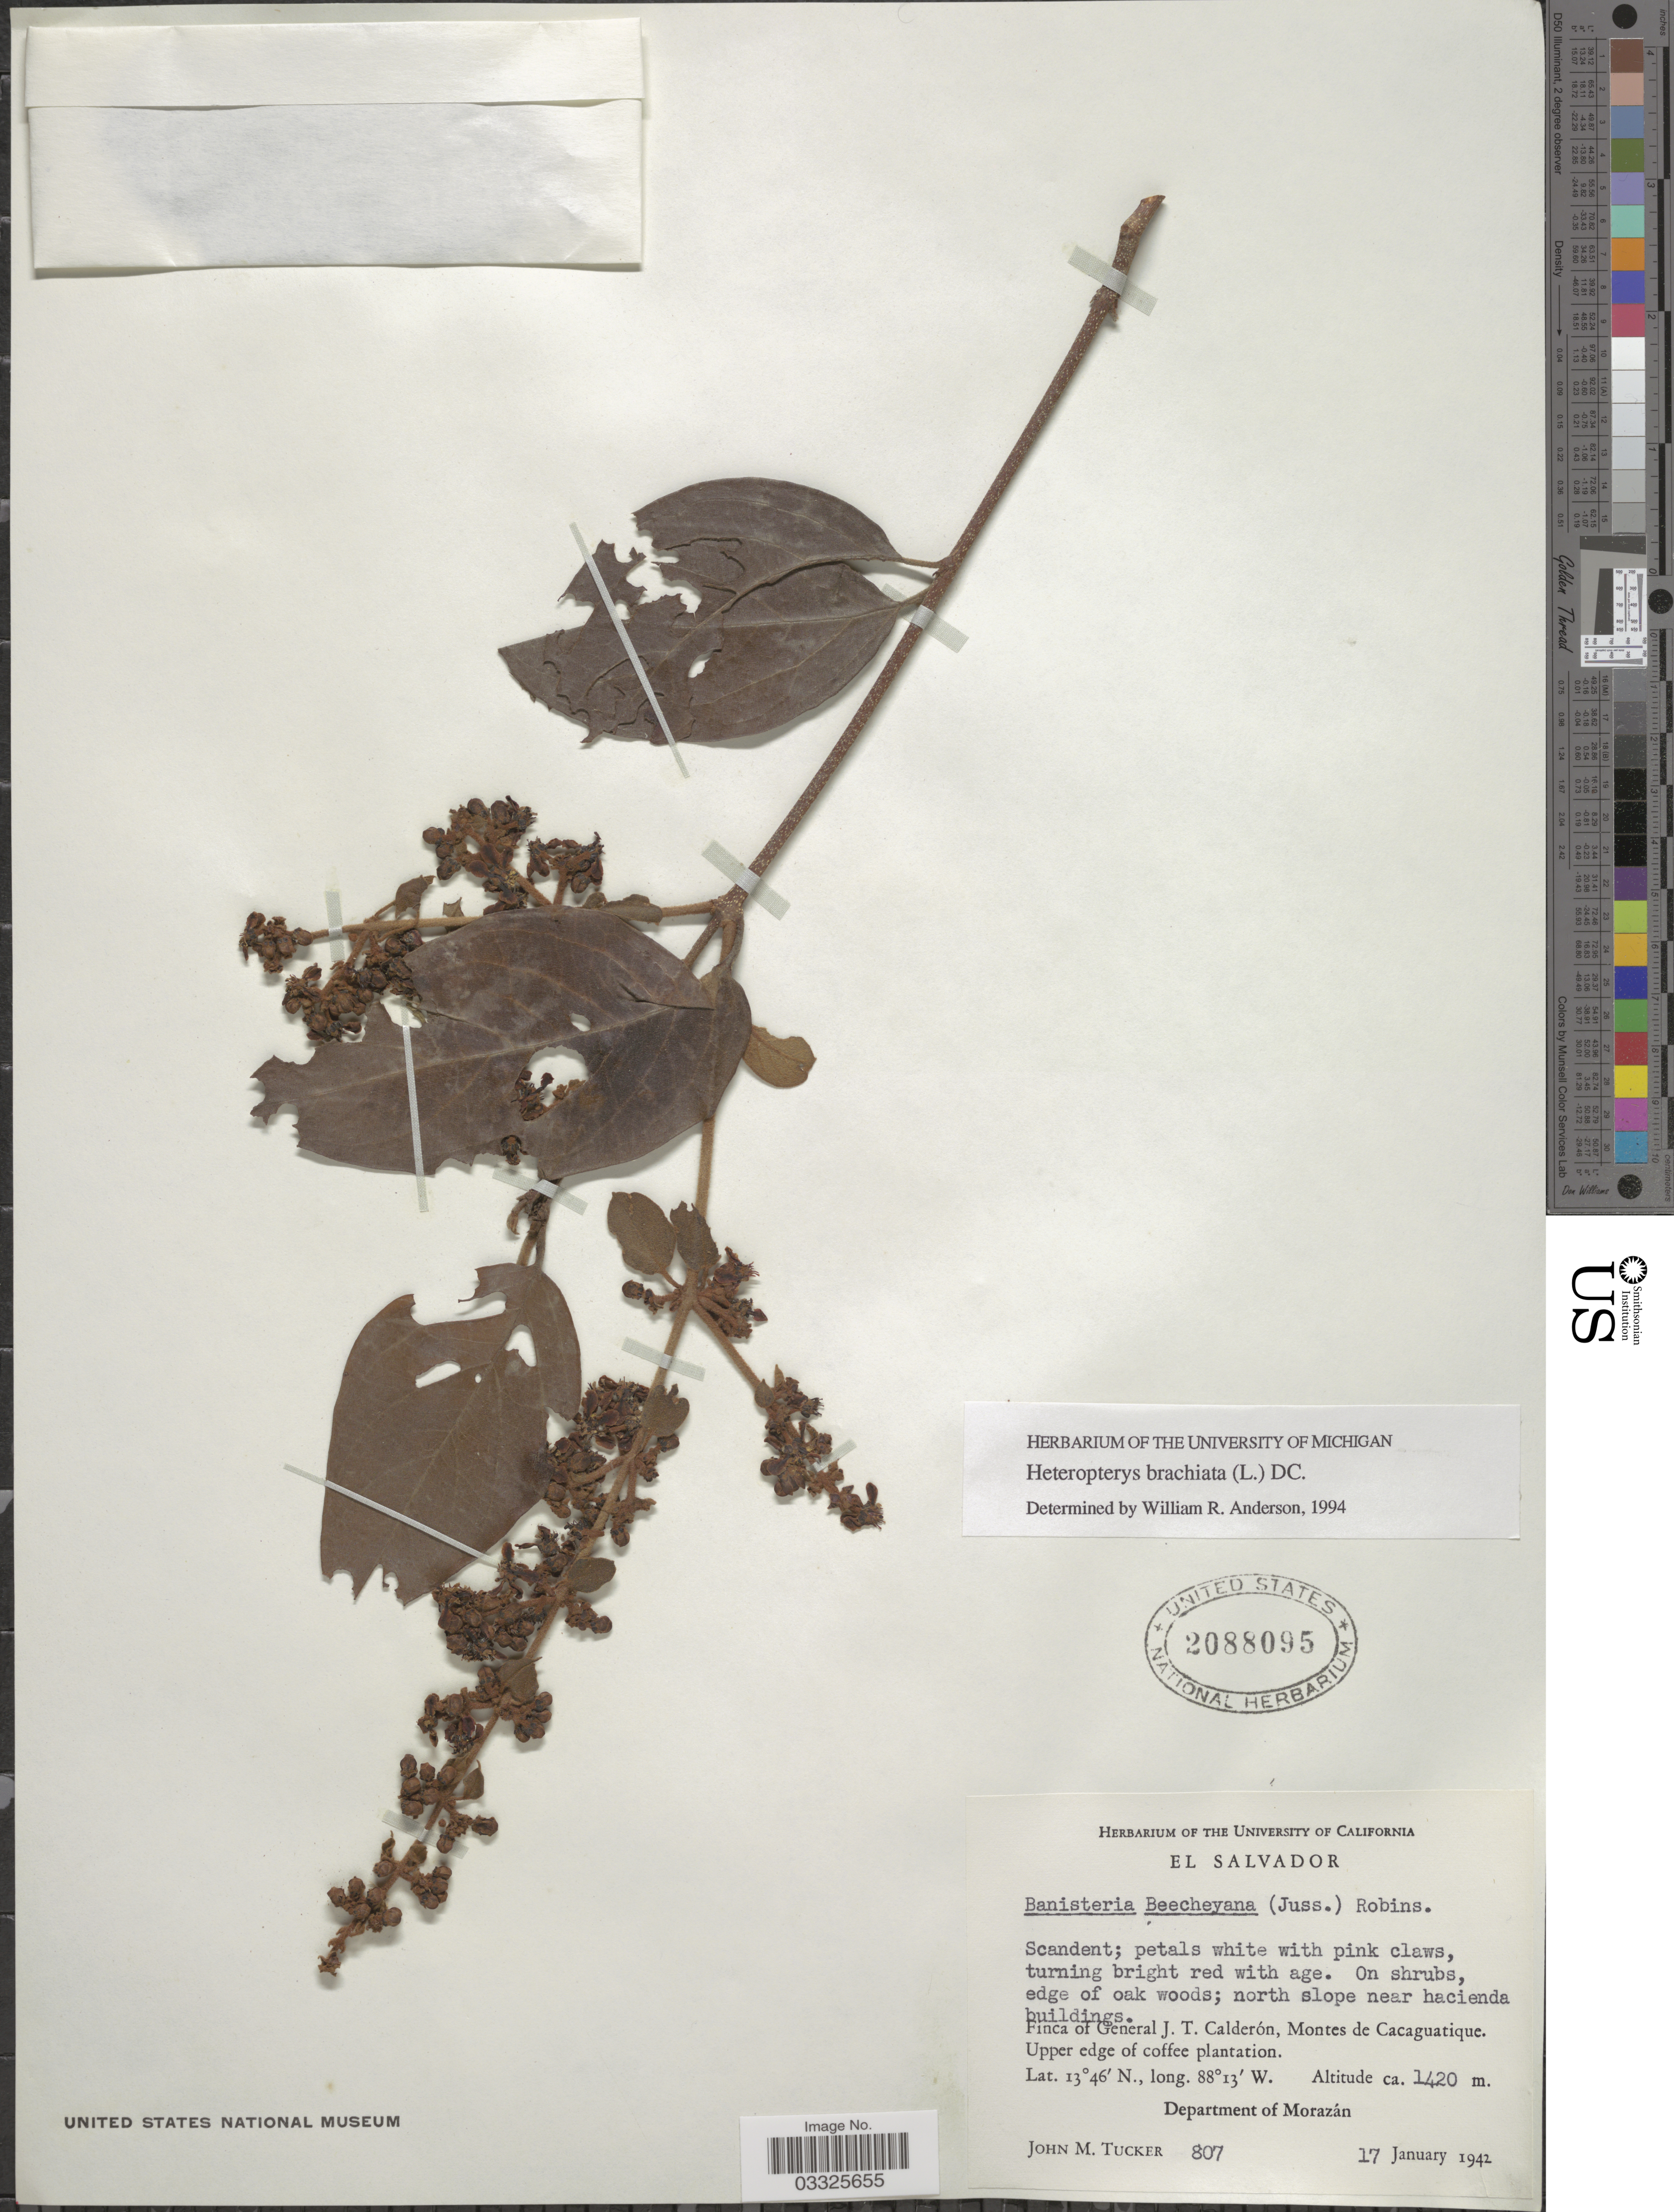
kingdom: Plantae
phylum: Tracheophyta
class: Magnoliopsida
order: Malpighiales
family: Malpighiaceae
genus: Heteropterys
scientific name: Heteropterys brachiata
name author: (L.) DC.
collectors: J. M. Tucker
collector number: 807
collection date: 1942-01-17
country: El Salvador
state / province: Morazan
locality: Finca of General J. T. Calderón, Montes de Cacaguatique. Department of Morazán.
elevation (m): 1420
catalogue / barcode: US 2088095